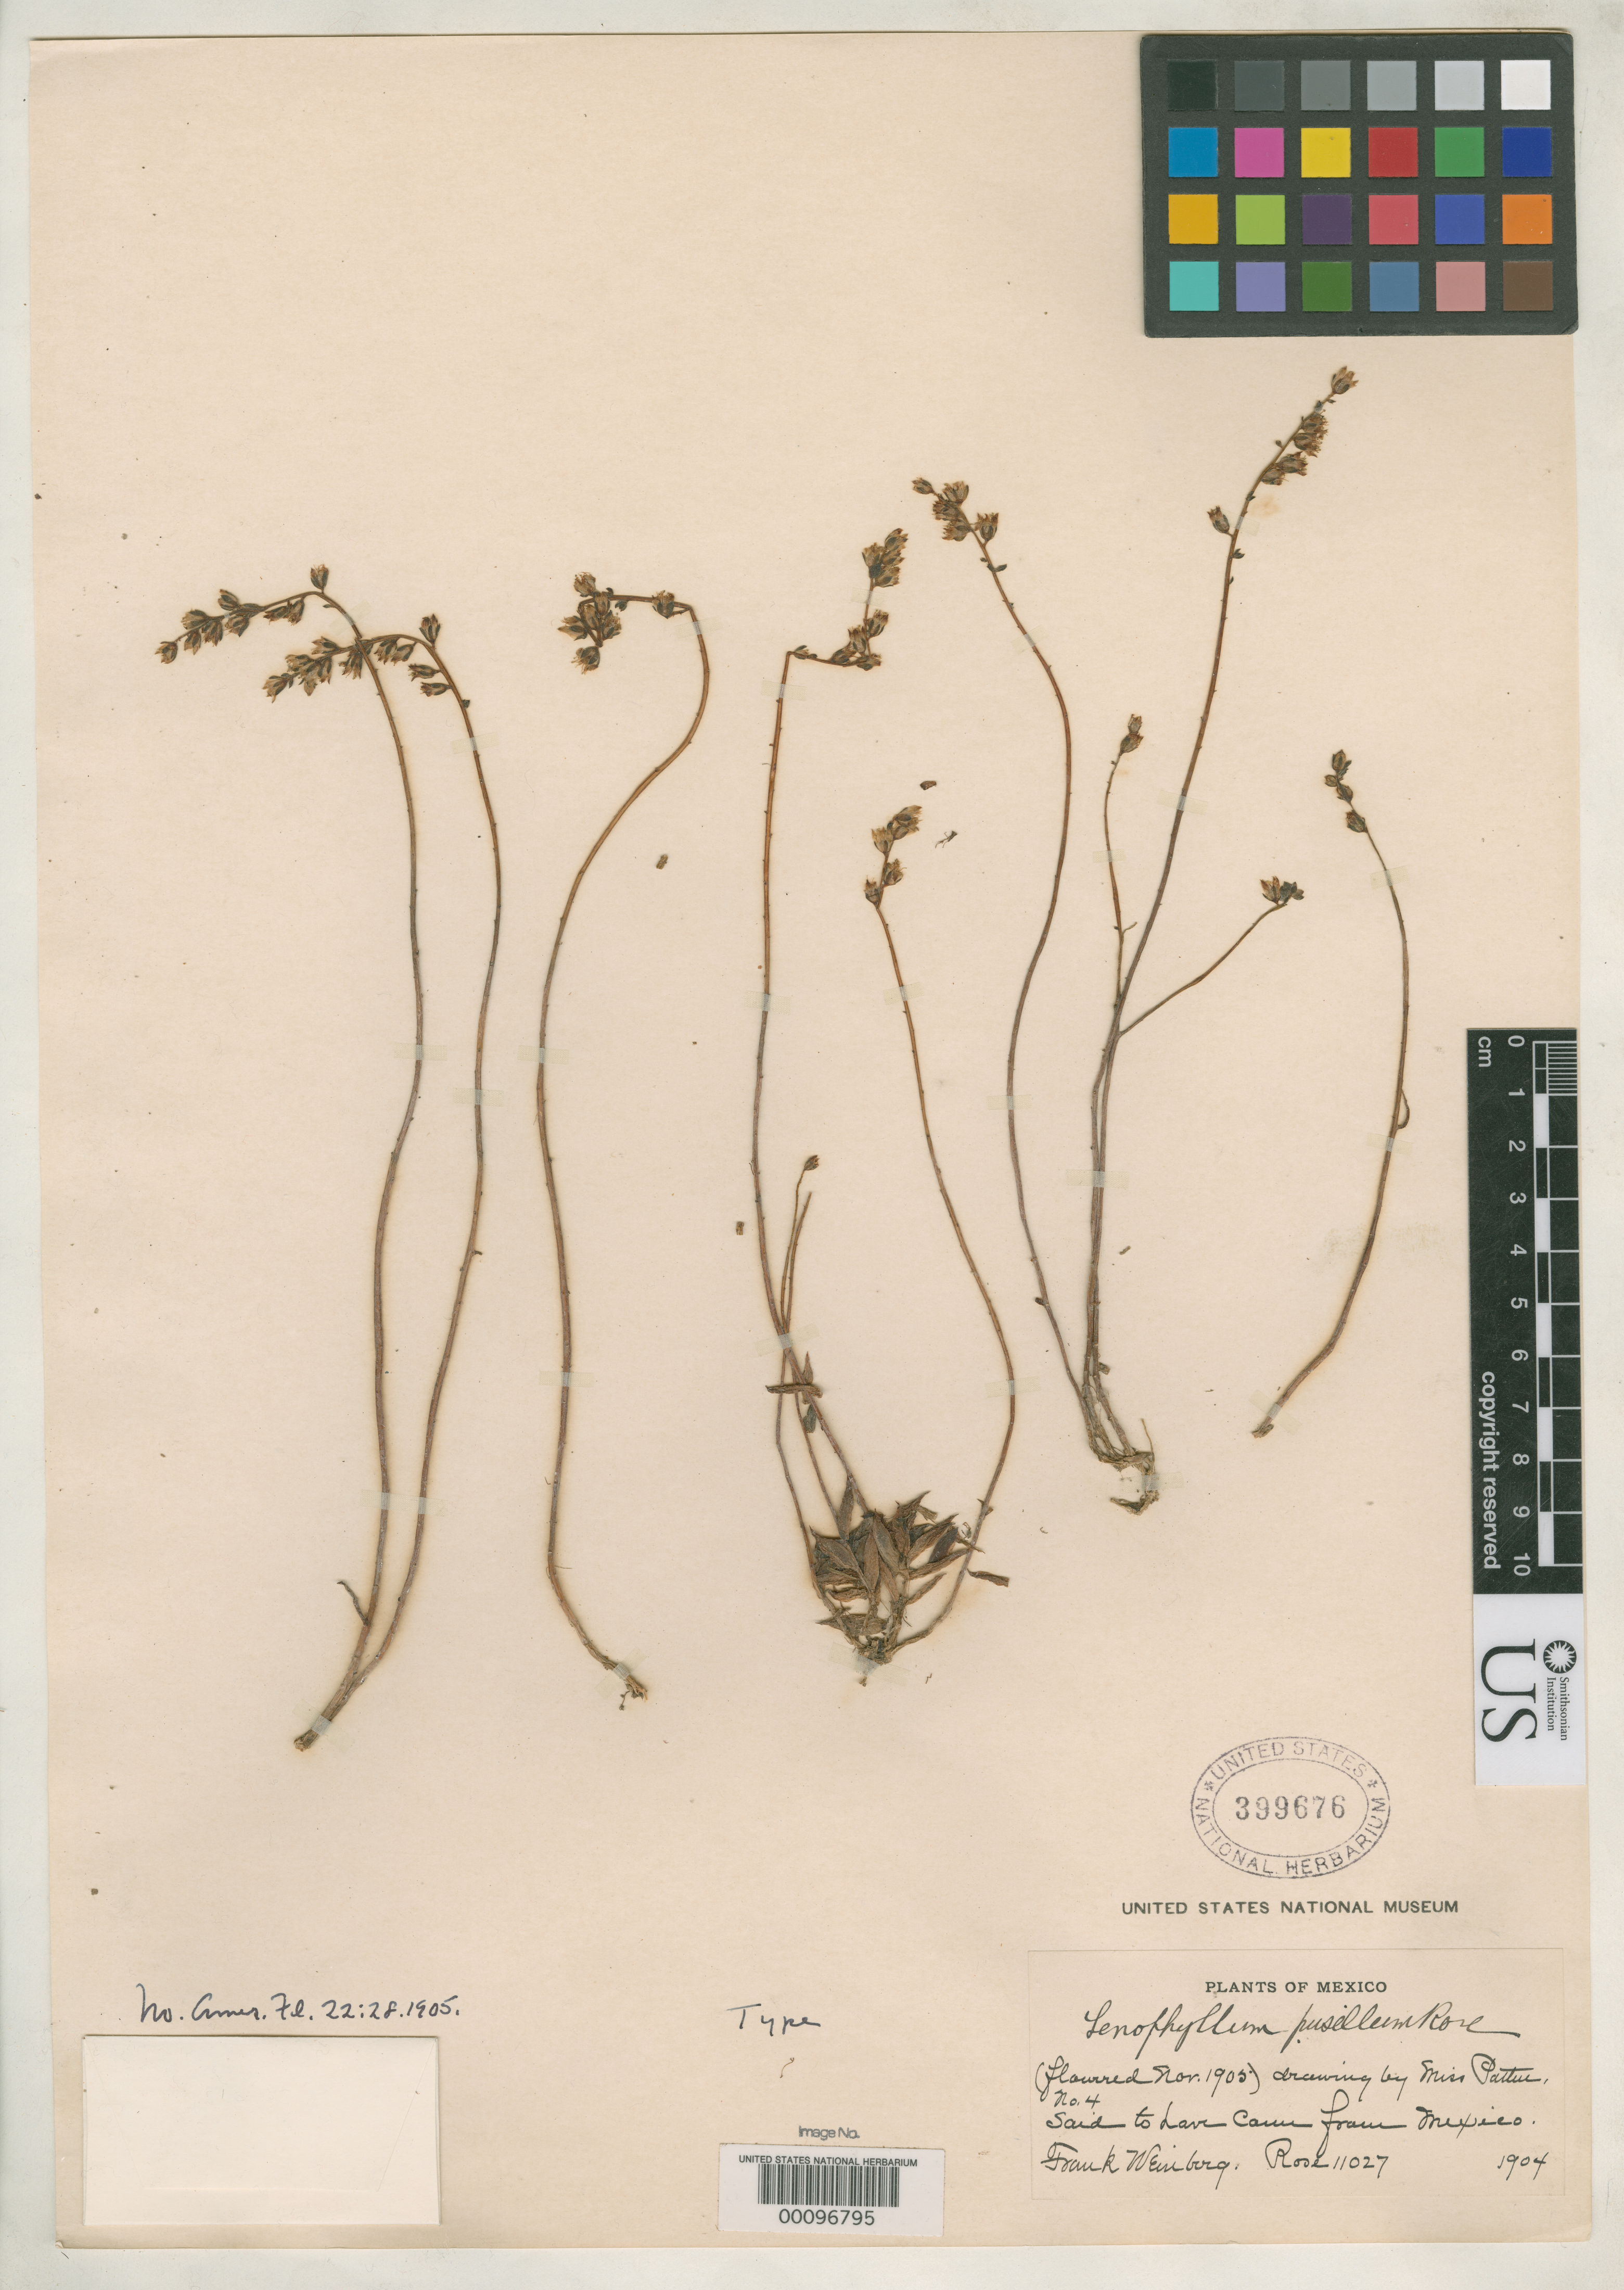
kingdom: Plantae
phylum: Tracheophyta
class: Magnoliopsida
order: Saxifragales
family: Crassulaceae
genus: Lenophyllum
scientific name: Lenophyllum pusillum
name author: Rose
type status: Type Collection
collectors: J. N. Rose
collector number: Rose 11027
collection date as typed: Nov 1904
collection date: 1904-11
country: Mexico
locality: Cultivated by USDA in Washington,D.C.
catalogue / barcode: US 399676